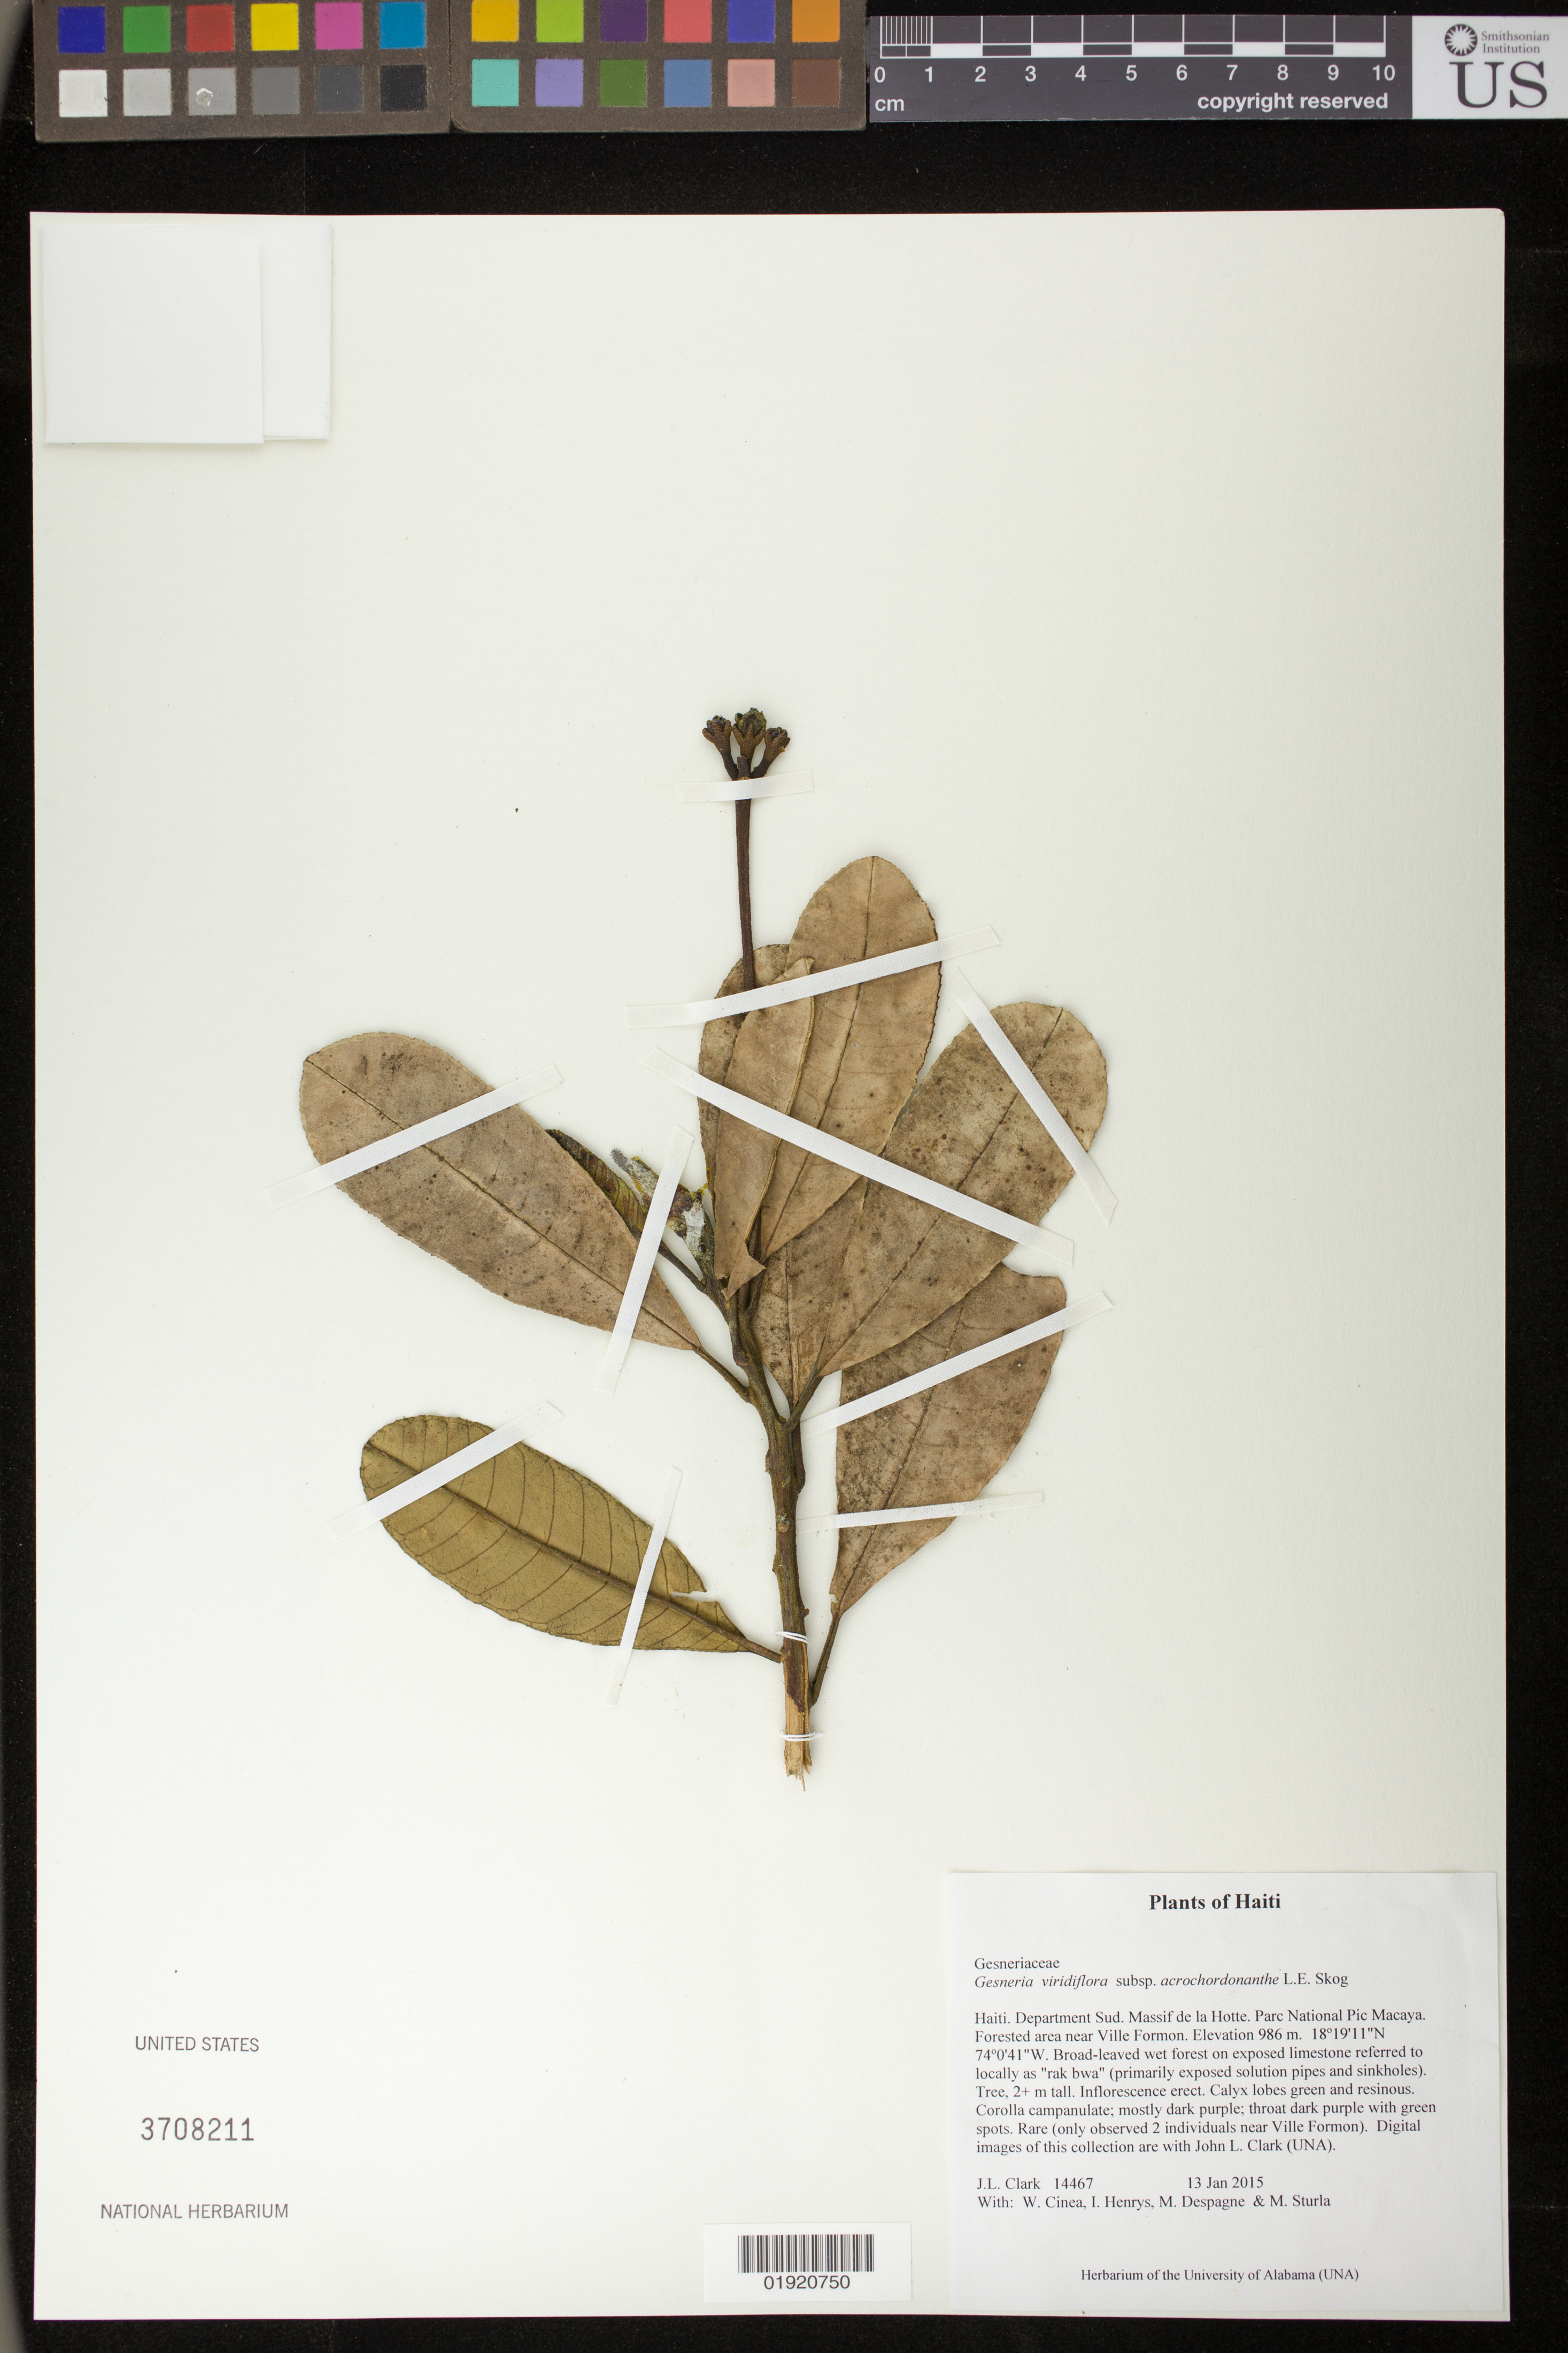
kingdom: Plantae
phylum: Tracheophyta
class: Magnoliopsida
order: Lamiales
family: Gesneriaceae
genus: Gesneria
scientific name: Gesneria viridiflora subsp. acrochordonanthe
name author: L.E. Skog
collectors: J. L. Clark, W. Cinea, I. Henrys, M. Despagne & M. Sturla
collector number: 14467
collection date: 2015-01-13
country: Haiti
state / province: Sud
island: Hispaniola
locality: Haiti. Department Sud. Massif de la Hotte. Parc National Pic Macaya. Forested area near Ville Formon.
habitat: Broad-leaved wet forest on exposed limestone referred to locally as "rak bwa" (primarily exposed solution pipes and sinkholes).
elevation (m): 986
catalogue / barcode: US 3708211